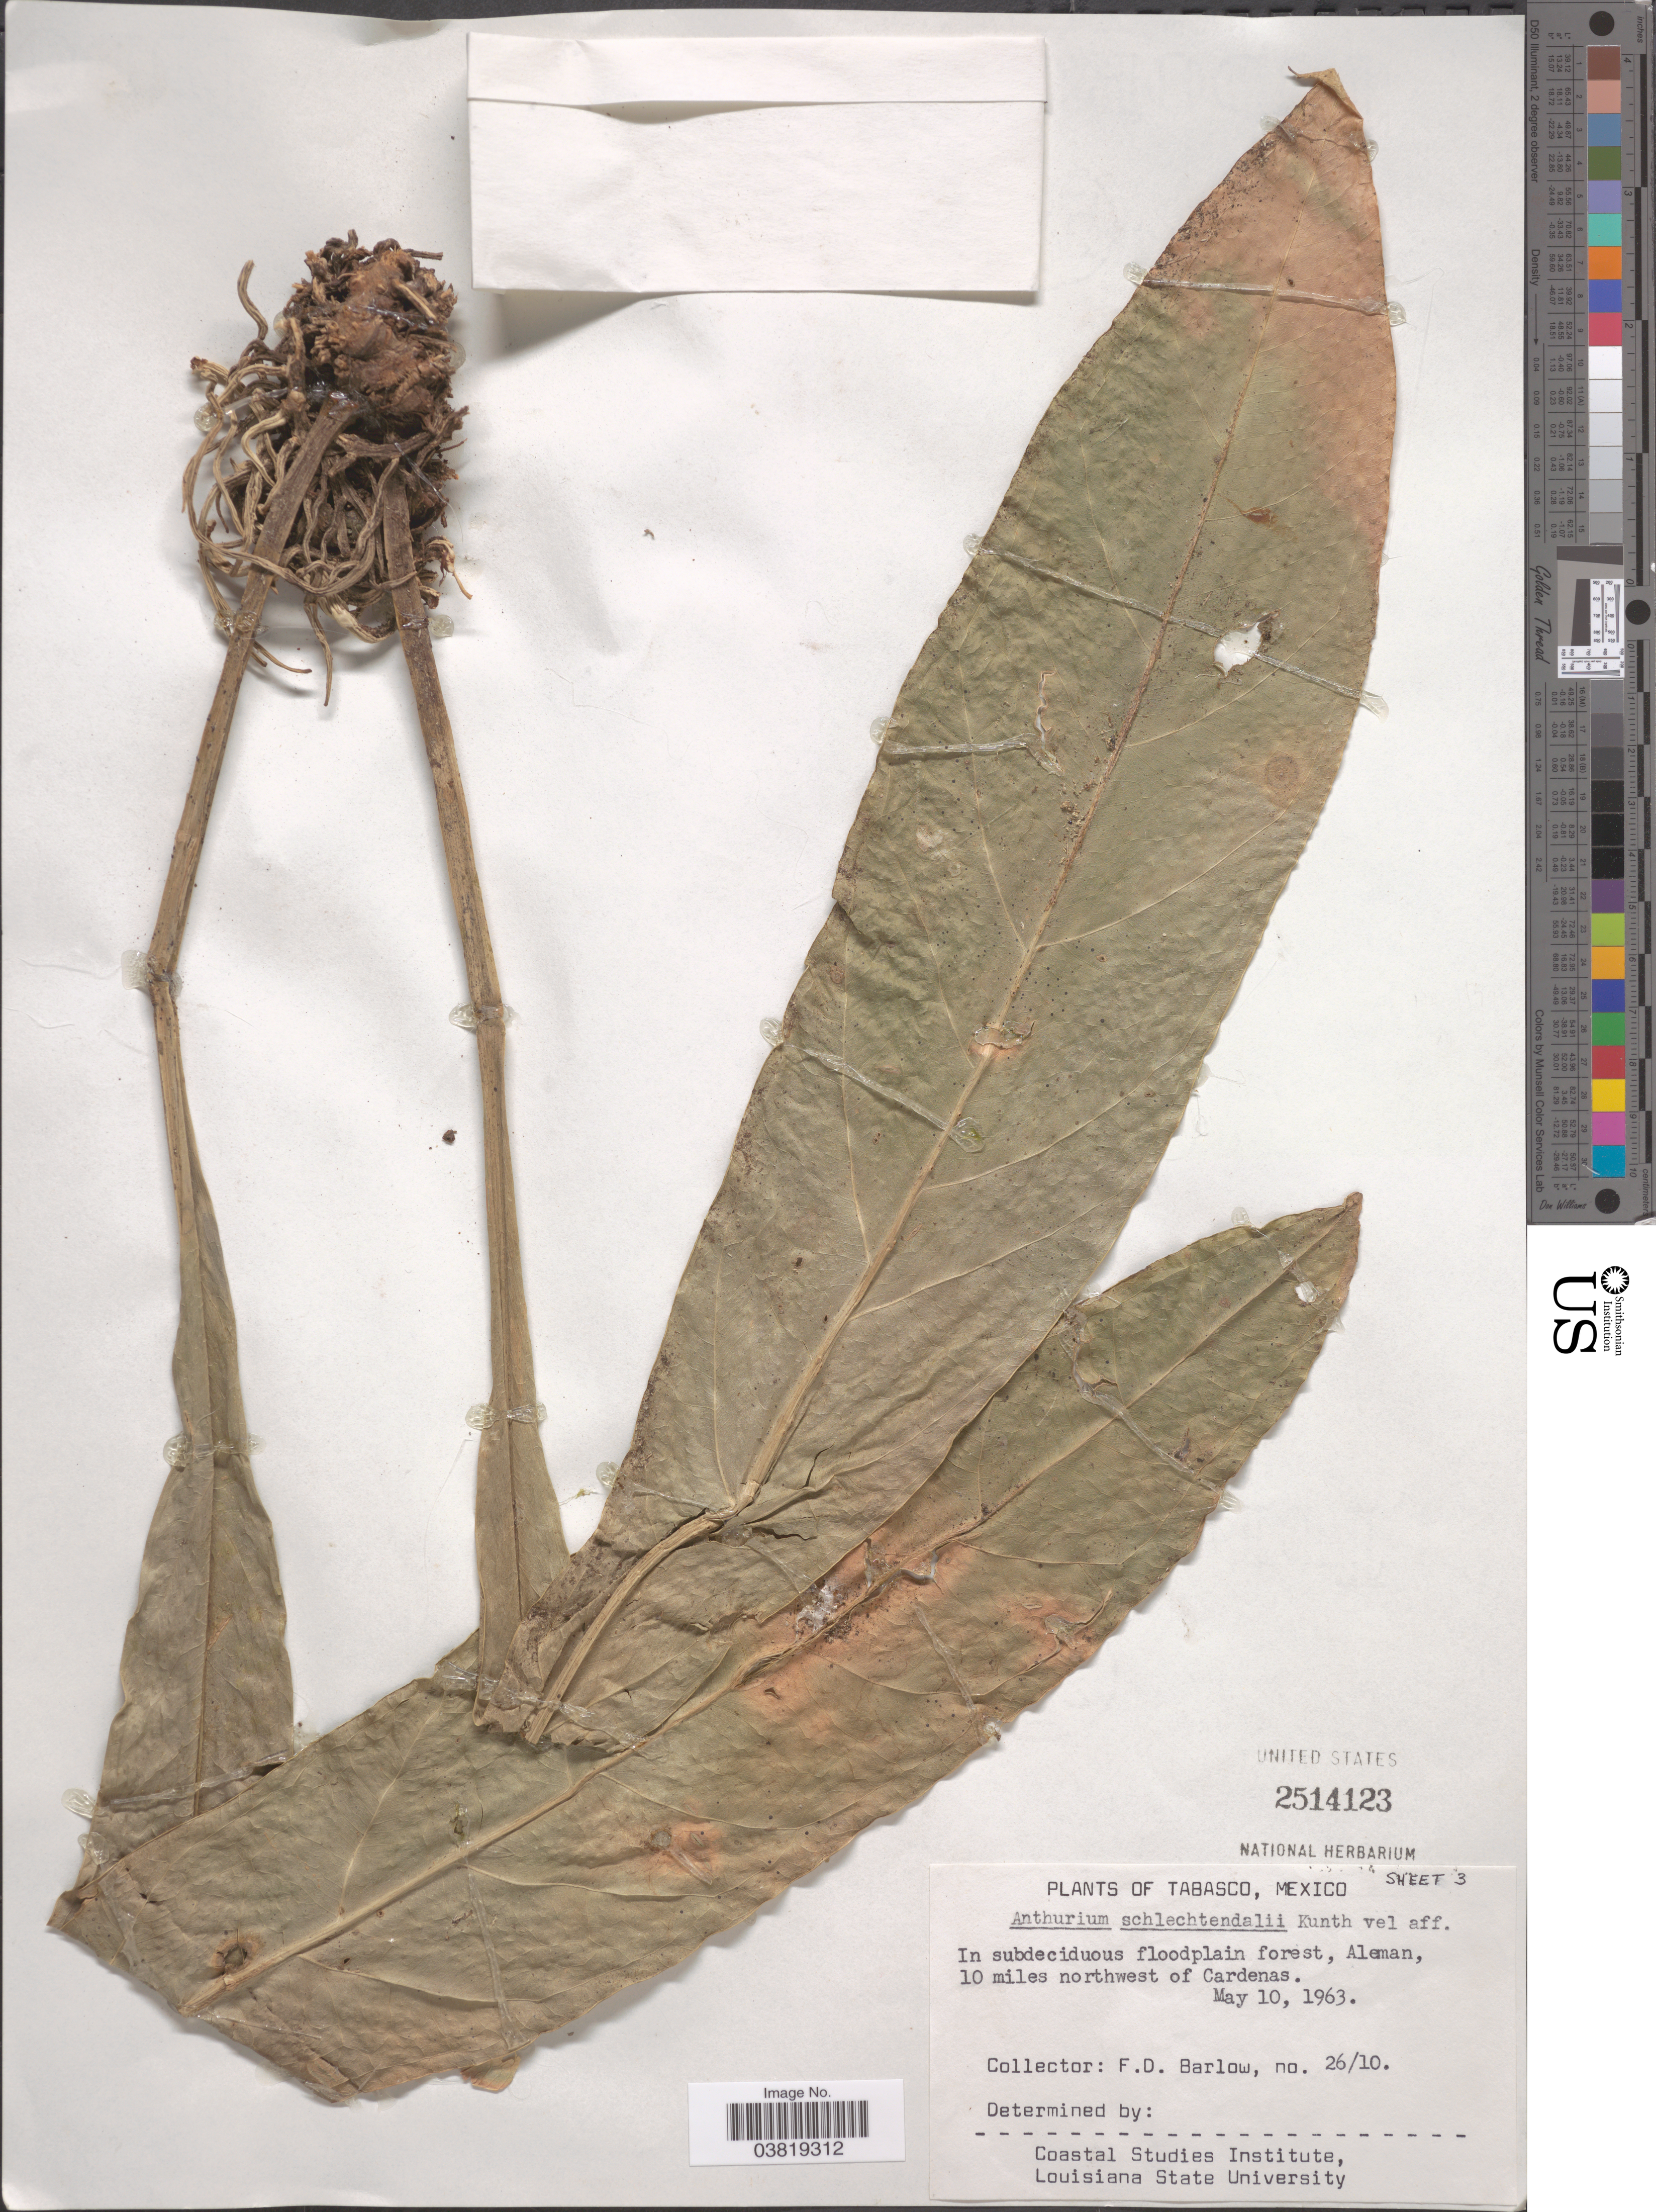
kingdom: Plantae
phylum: Tracheophyta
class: Liliopsida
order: Alismatales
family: Araceae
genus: Anthurium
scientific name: Anthurium schlechtendalii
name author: Kunth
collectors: F. D. Barlow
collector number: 26/10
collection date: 1963-05-10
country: Mexico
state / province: Tabasco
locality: Aleman, 10 miles northwest of Cardenas.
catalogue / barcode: US 2514123